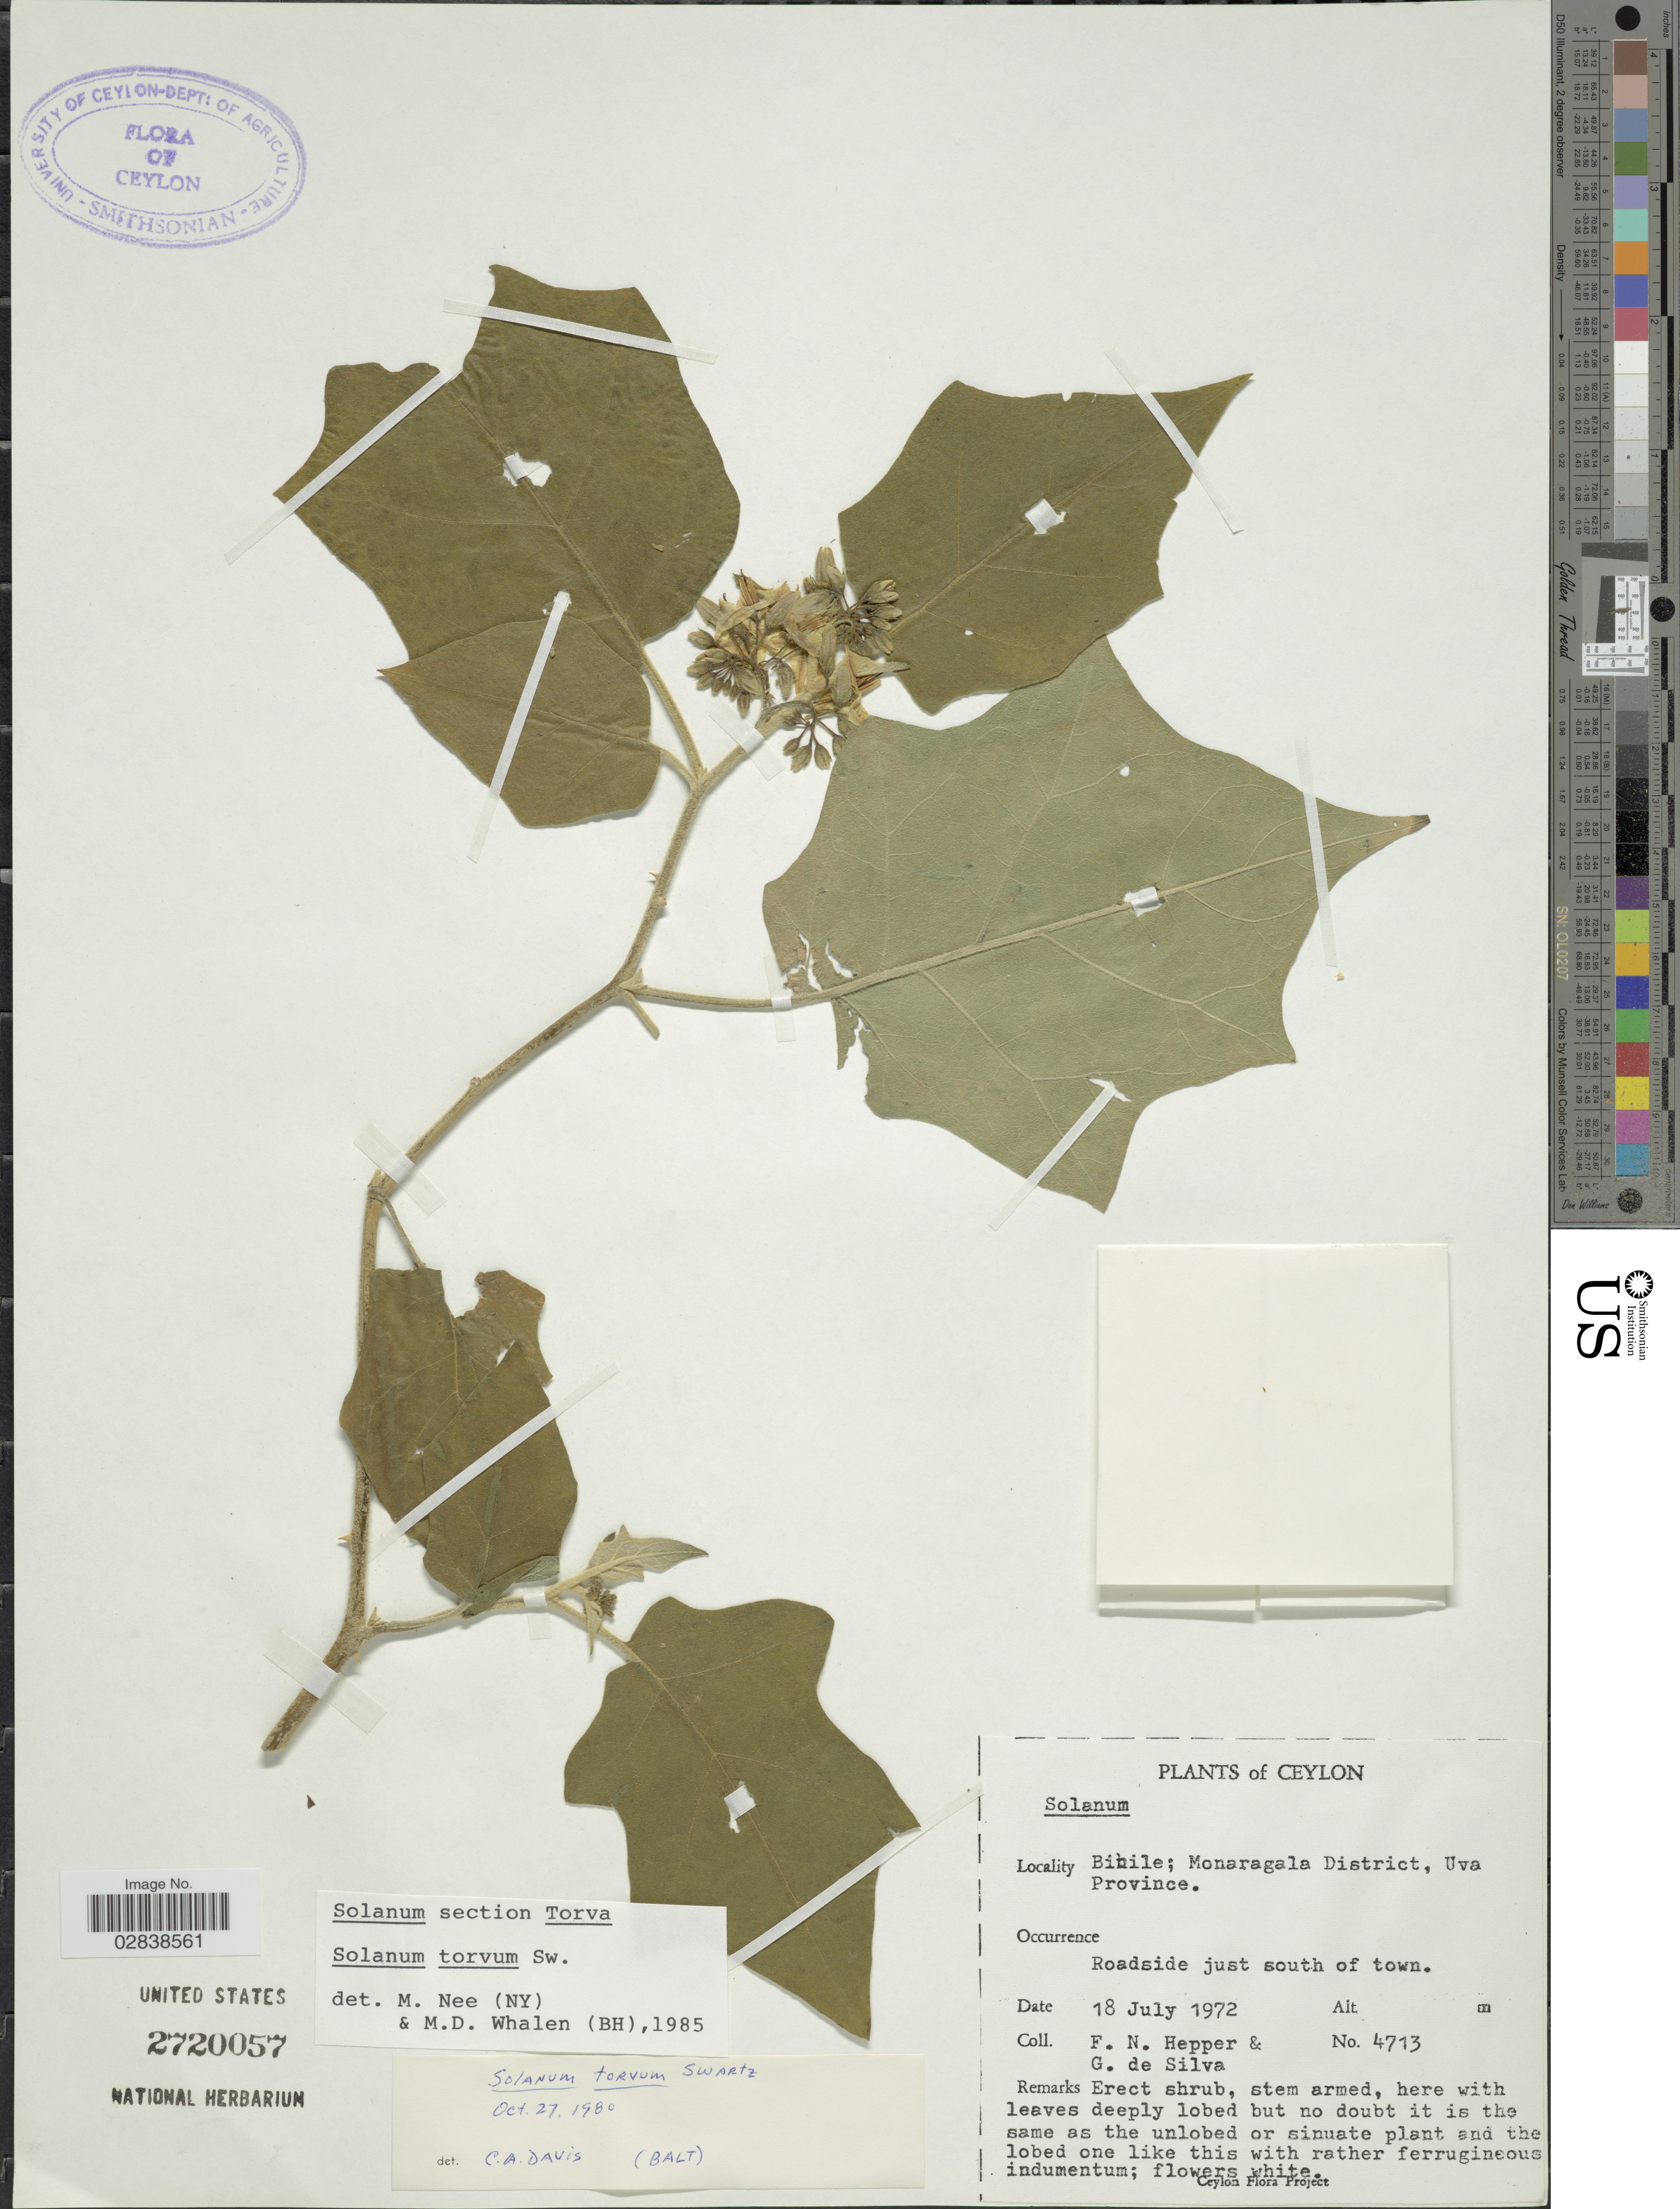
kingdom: Plantae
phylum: Tracheophyta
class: Magnoliopsida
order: Solanales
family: Solanaceae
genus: Solanum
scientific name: Solanum torvum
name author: Sw.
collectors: F. Hepper & G. De Silva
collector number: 4713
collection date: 1972-07-18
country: Sri Lanka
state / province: Uva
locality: Ceylon, Bibile; Monaragala District, Uva Province, Roadside just south of town.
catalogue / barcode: US 2720057